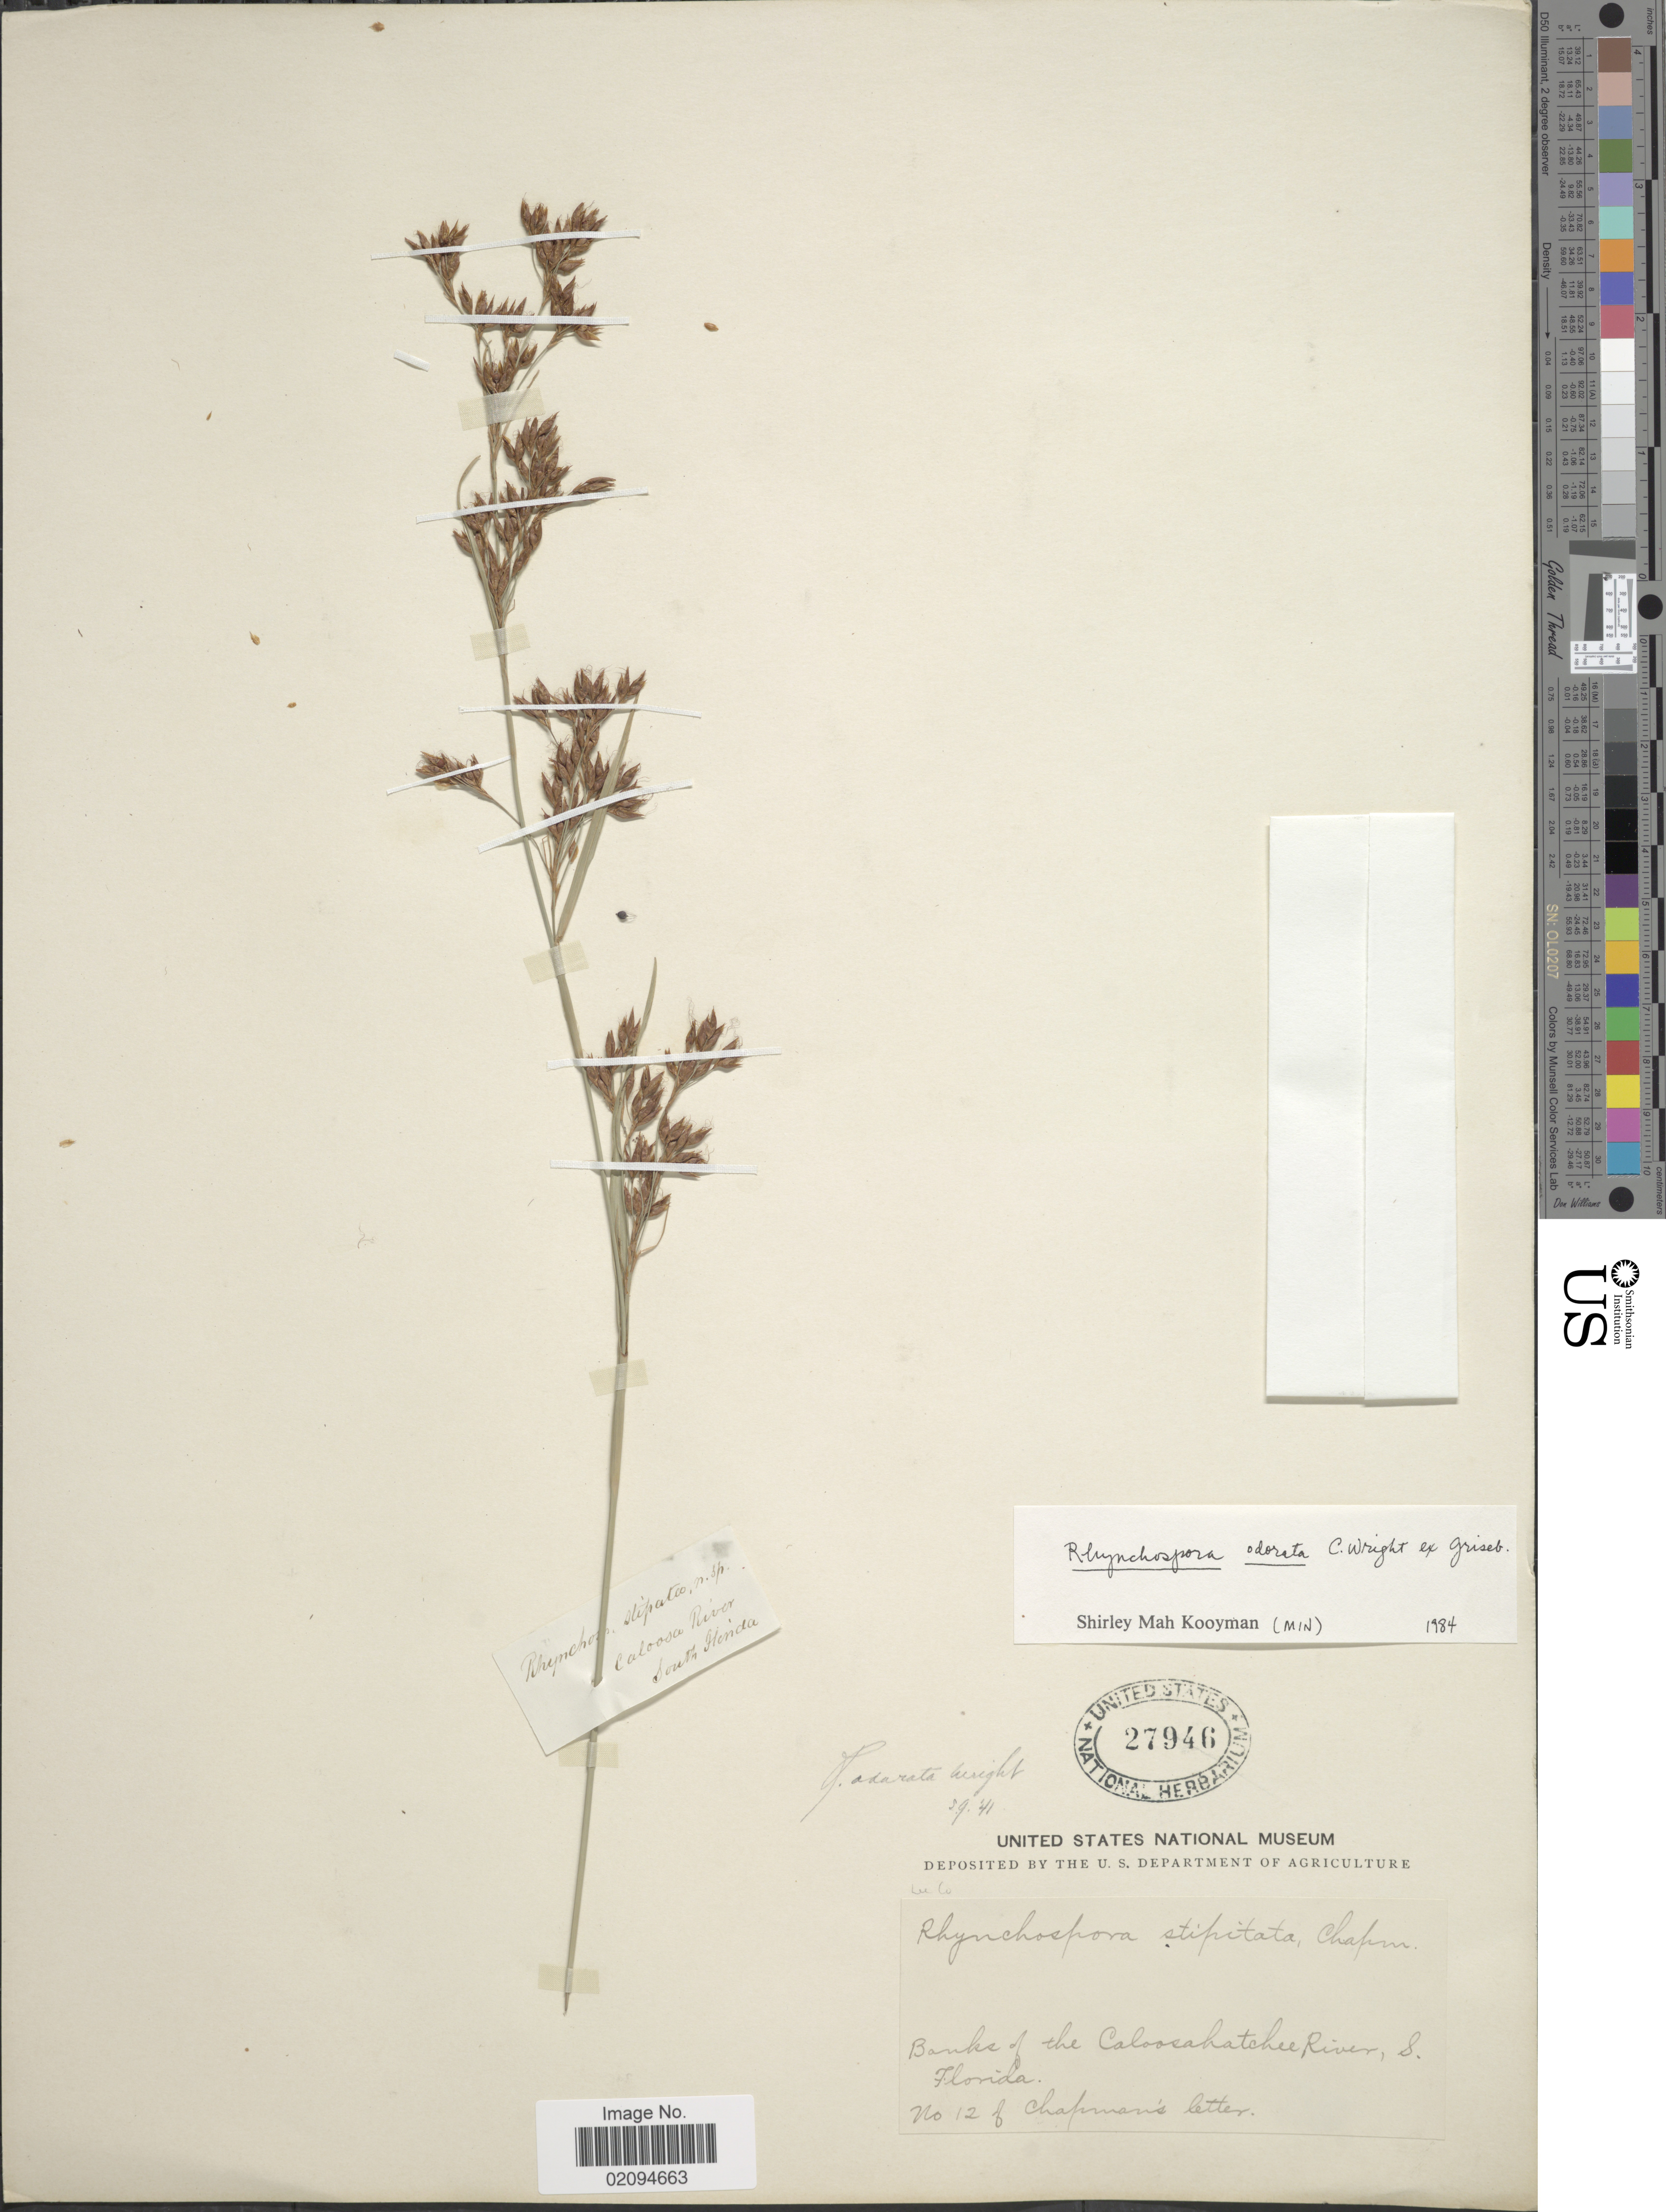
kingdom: Plantae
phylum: Tracheophyta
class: Liliopsida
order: Poales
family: Cyperaceae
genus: Rhynchospora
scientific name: Rhynchospora odorata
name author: C. Wright ex Griseb.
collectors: Chapman's letter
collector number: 12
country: United States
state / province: Florida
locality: Banks of Caloosahatchee River, S. Florida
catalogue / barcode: US 27946